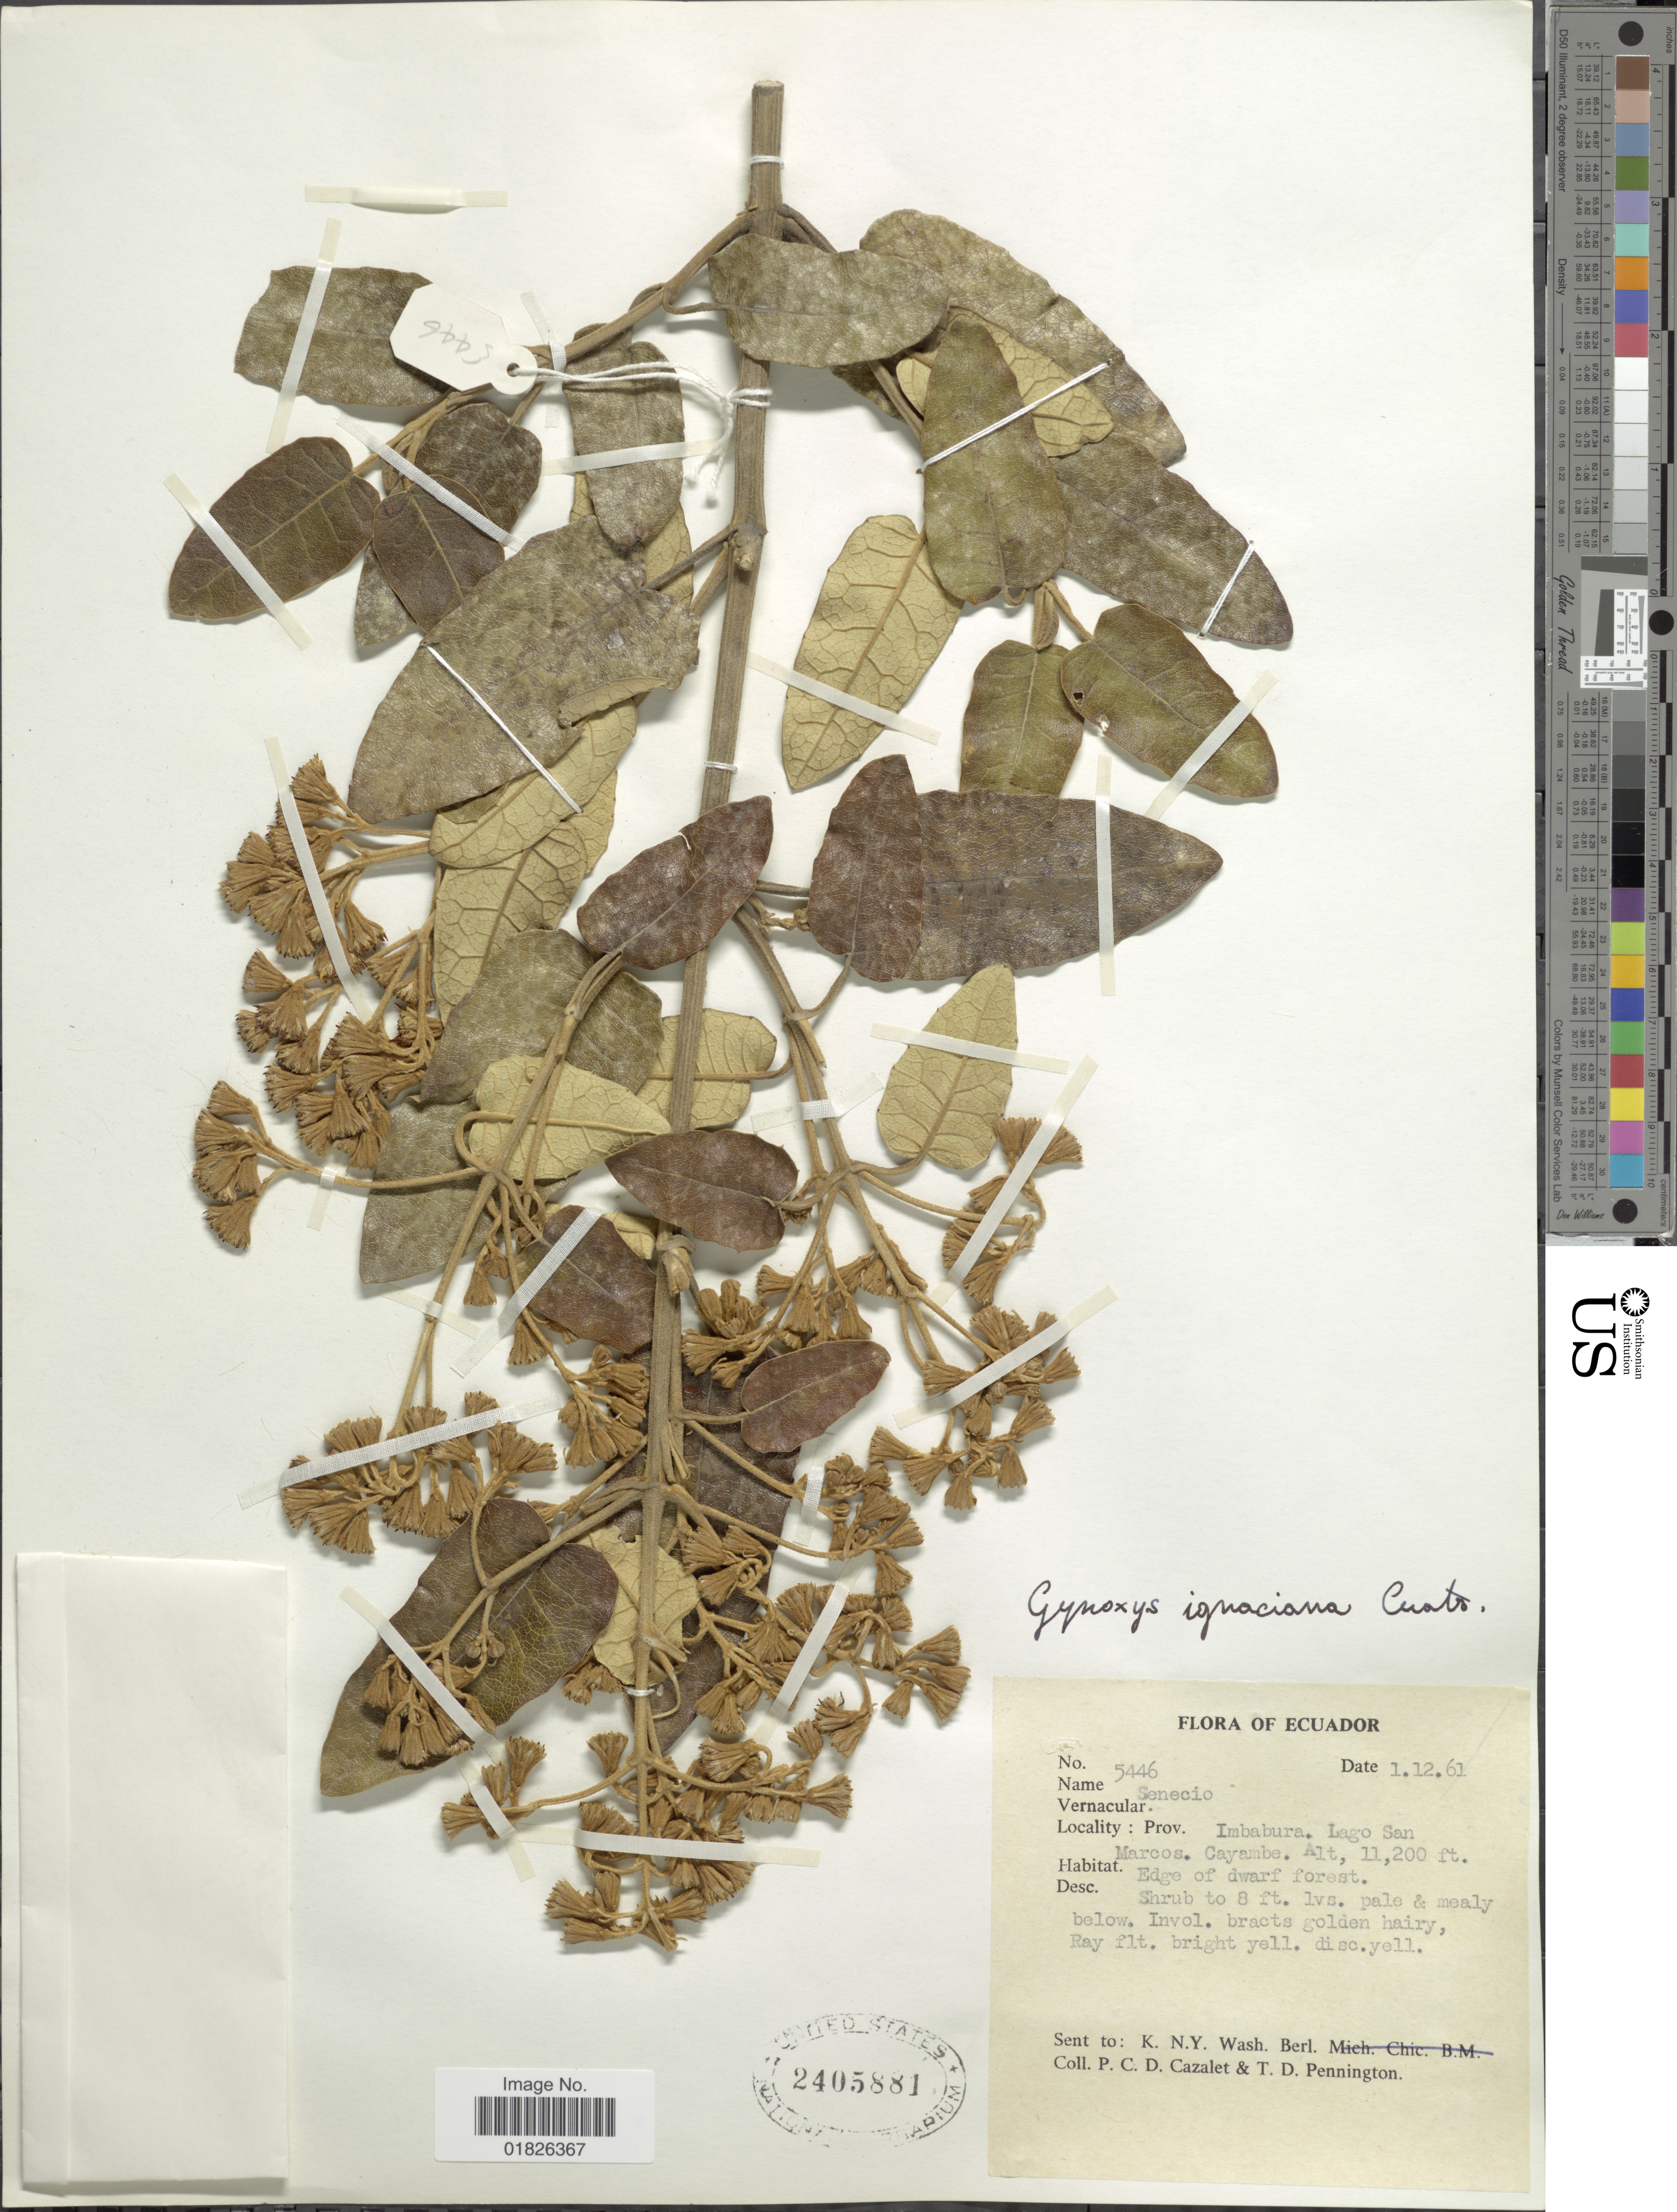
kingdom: Plantae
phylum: Tracheophyta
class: Magnoliopsida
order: Asterales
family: Asteraceae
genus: Gynoxys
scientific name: Gynoxys ignaciana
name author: Cuatrec.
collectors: P. C. D. Cazalet & T. D. Pennington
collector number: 5446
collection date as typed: Transcribed d/m/y: 1/12/61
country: Ecuador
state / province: Imbabura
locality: Lago San Marcos, Cayambe.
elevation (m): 3414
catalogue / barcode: US 2405881